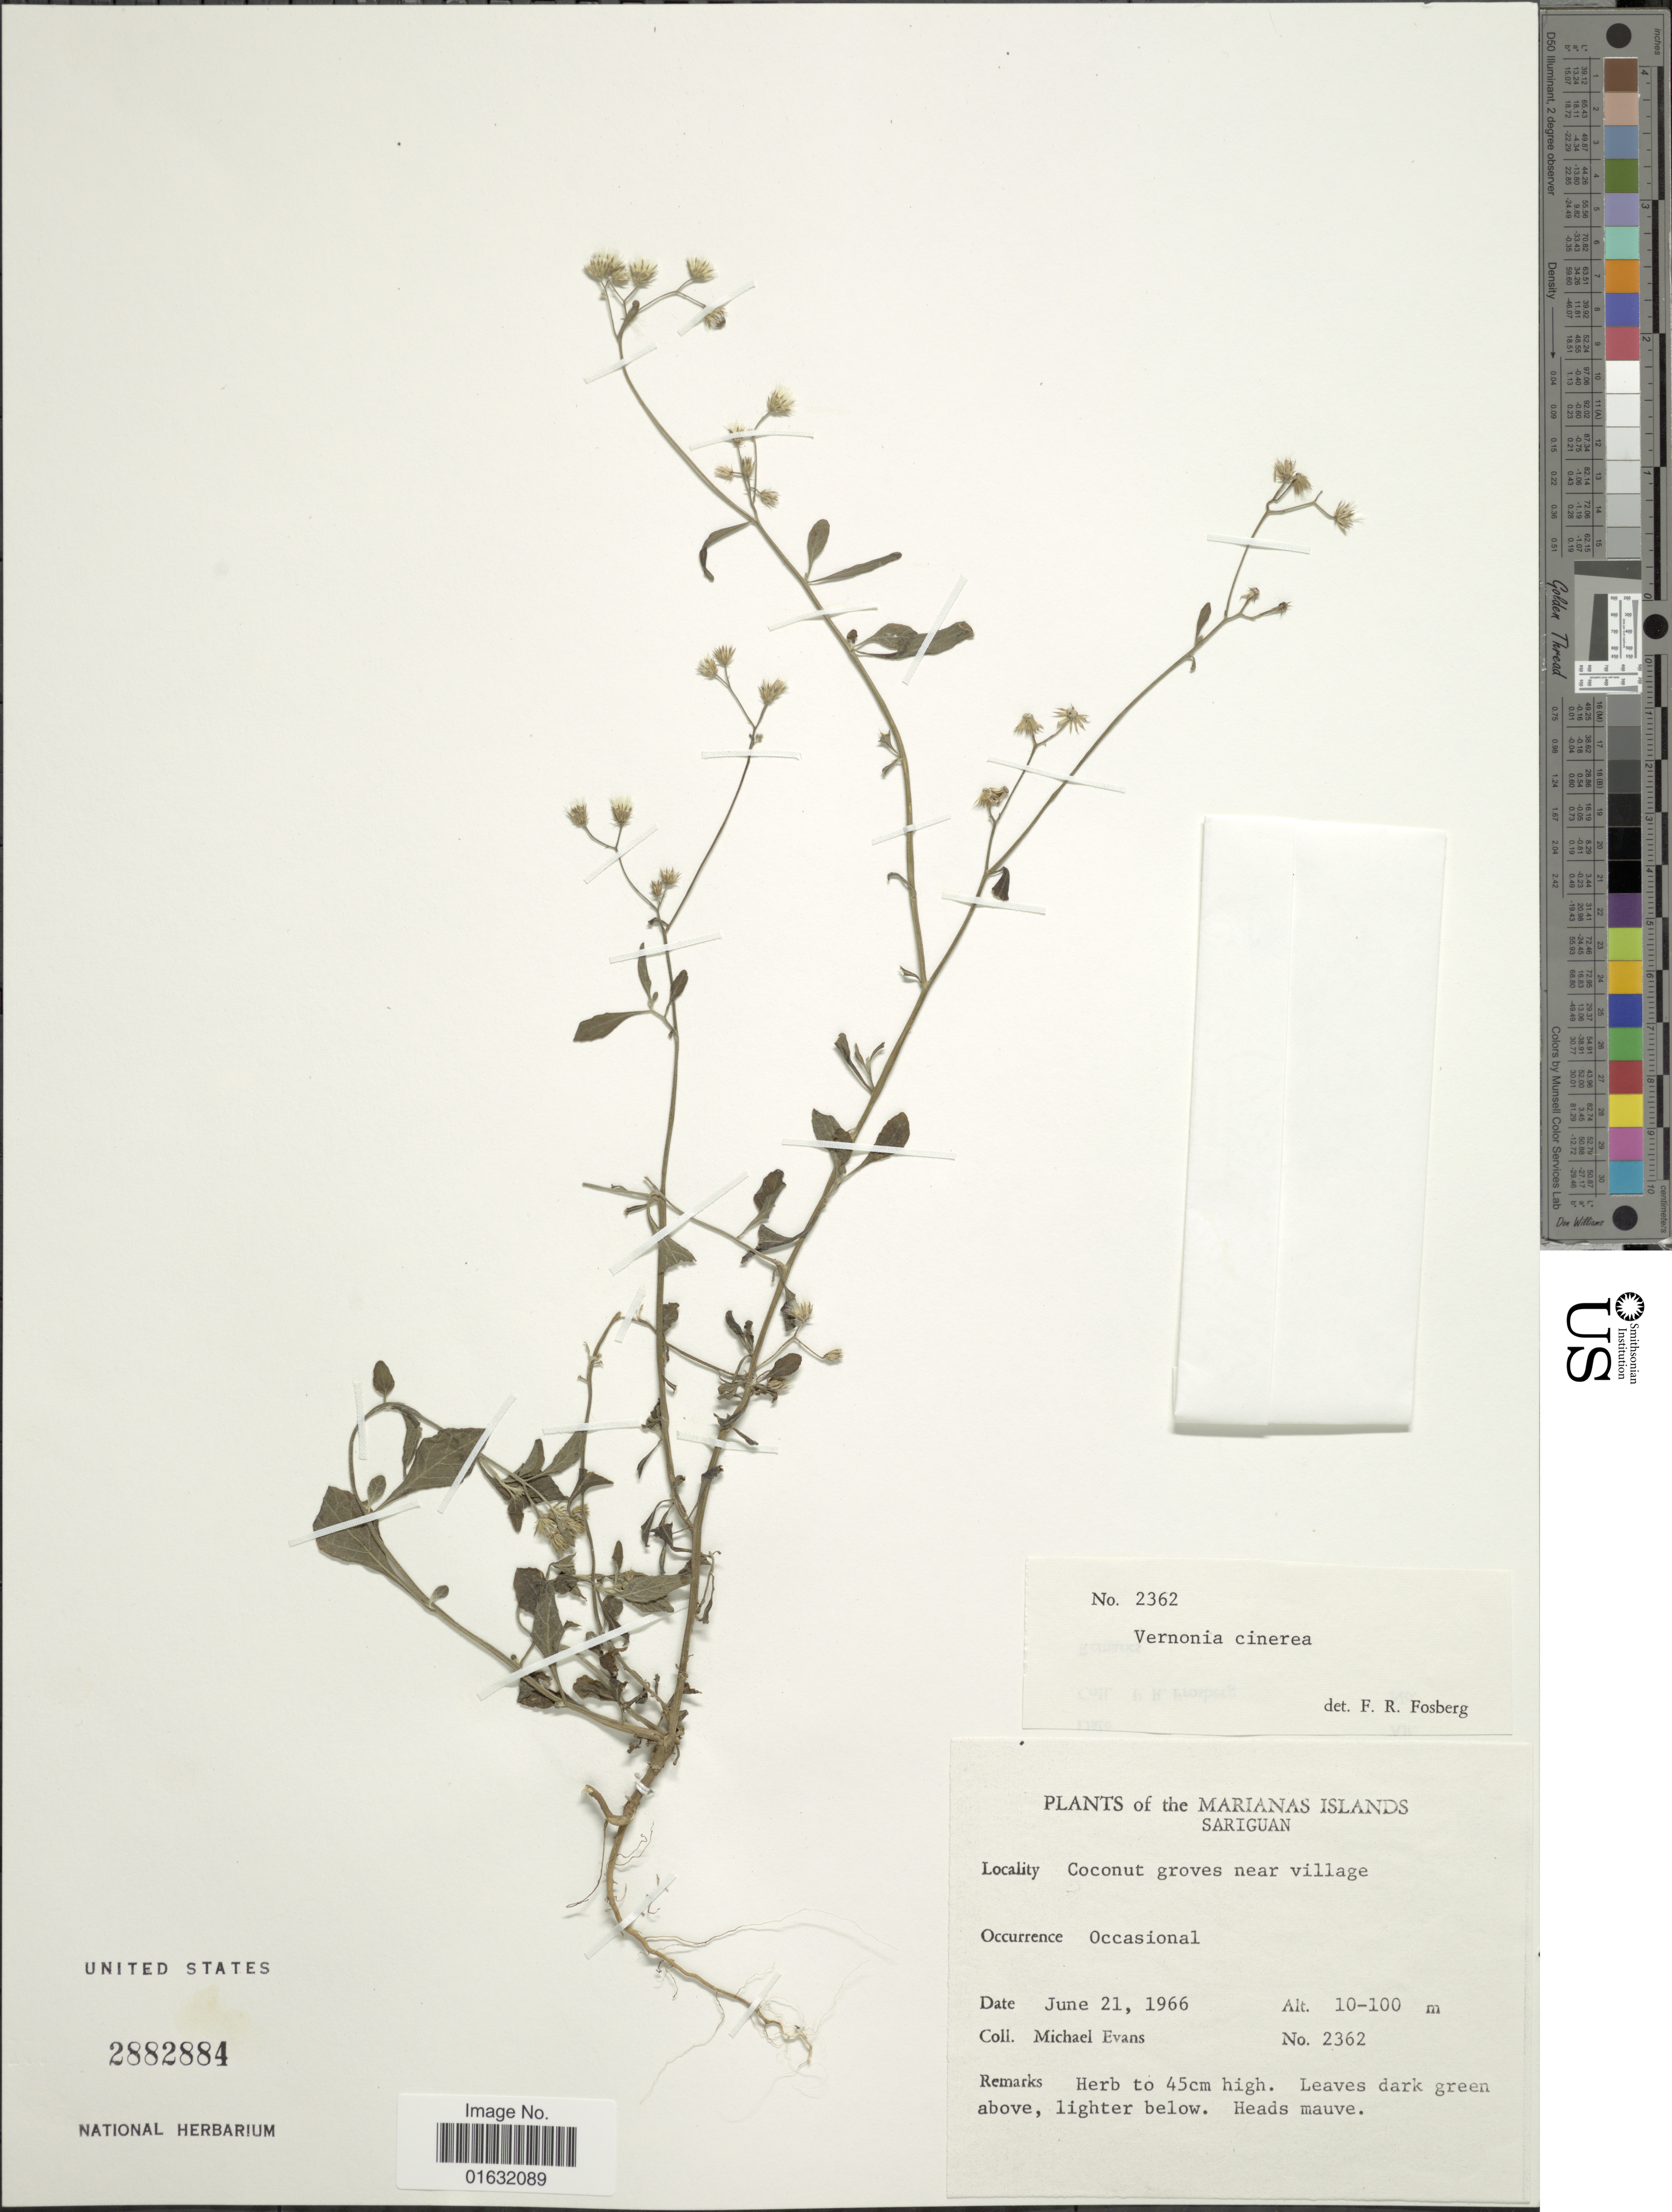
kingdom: Plantae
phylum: Tracheophyta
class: Magnoliopsida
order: Asterales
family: Asteraceae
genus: Cyanthillium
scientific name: Cyanthillium cinereum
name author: (L.) H. Rob.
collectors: M. Evans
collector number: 2362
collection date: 1966-06-21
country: Northern Mariana Islands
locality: The Marianas Islands, Sariguan, Coconut groves near village.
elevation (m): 10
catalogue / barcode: US 2882884